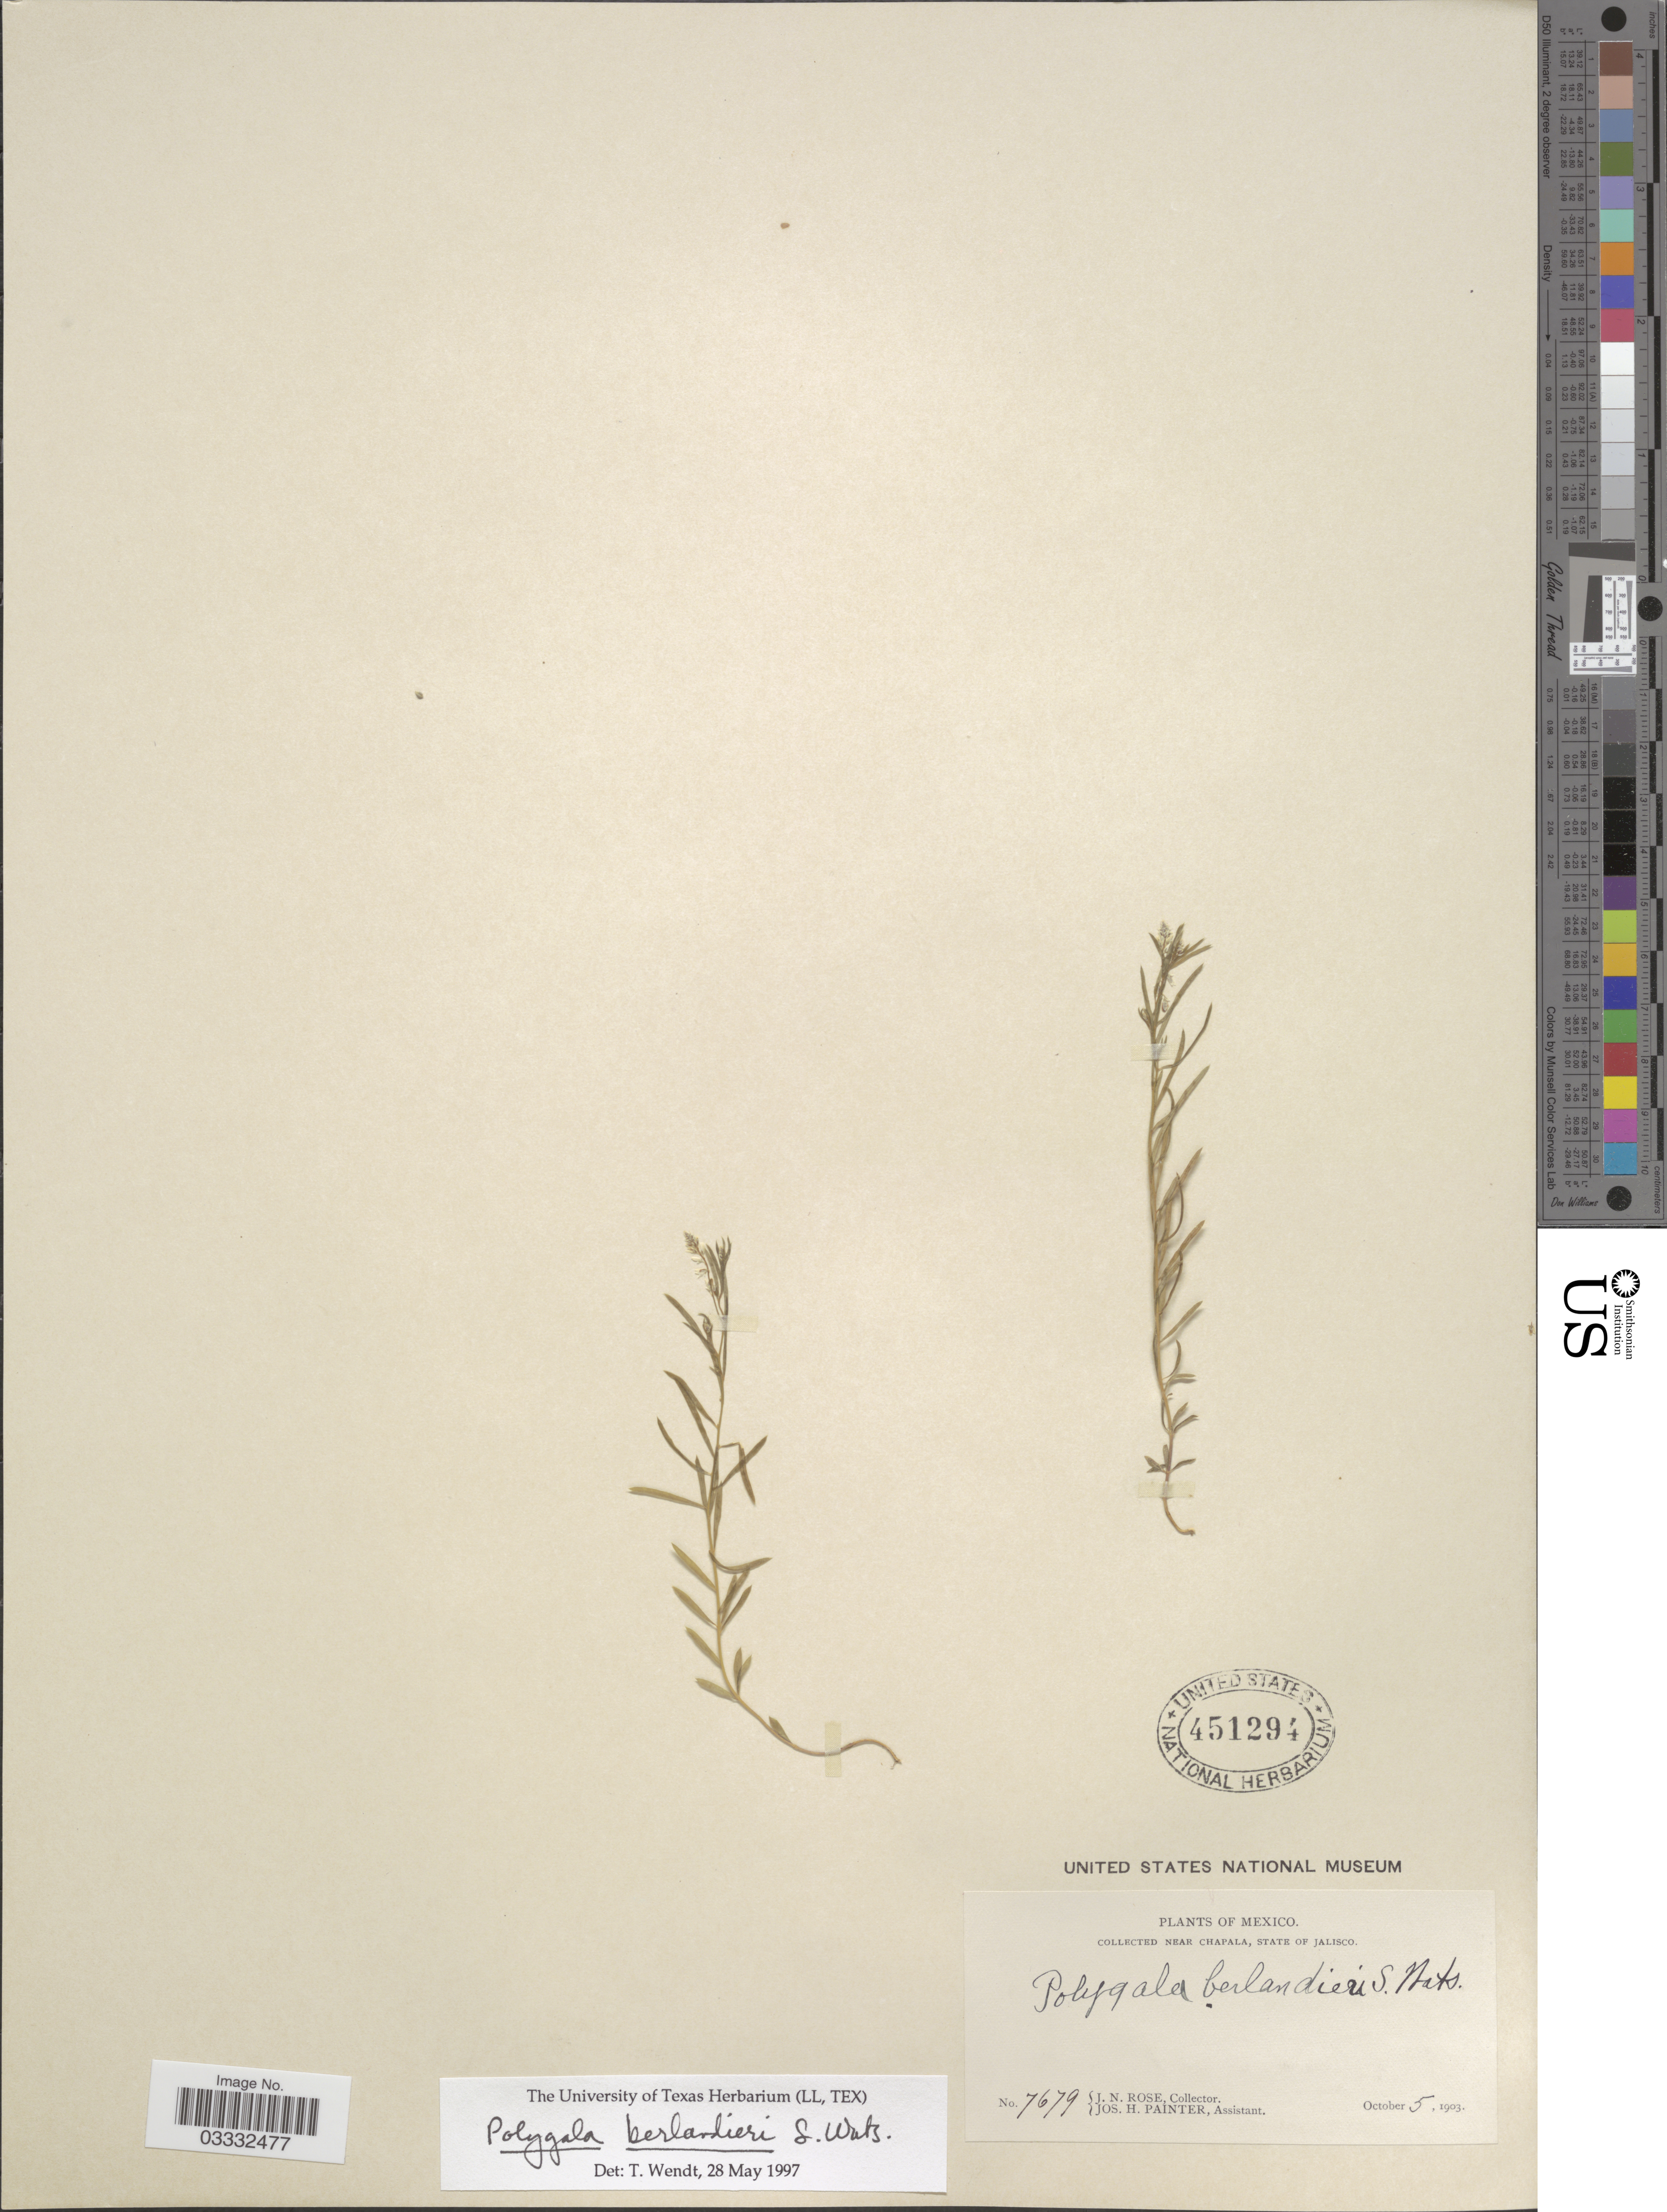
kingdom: Plantae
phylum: Tracheophyta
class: Magnoliopsida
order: Fabales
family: Polygalaceae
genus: Polygala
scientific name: Polygala berlandieri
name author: S. Watson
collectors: J. N. Rose & J. H. Painter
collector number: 7679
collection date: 1903-10-05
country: Mexico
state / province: Jalisco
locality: Near Chapala.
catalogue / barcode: US 451294